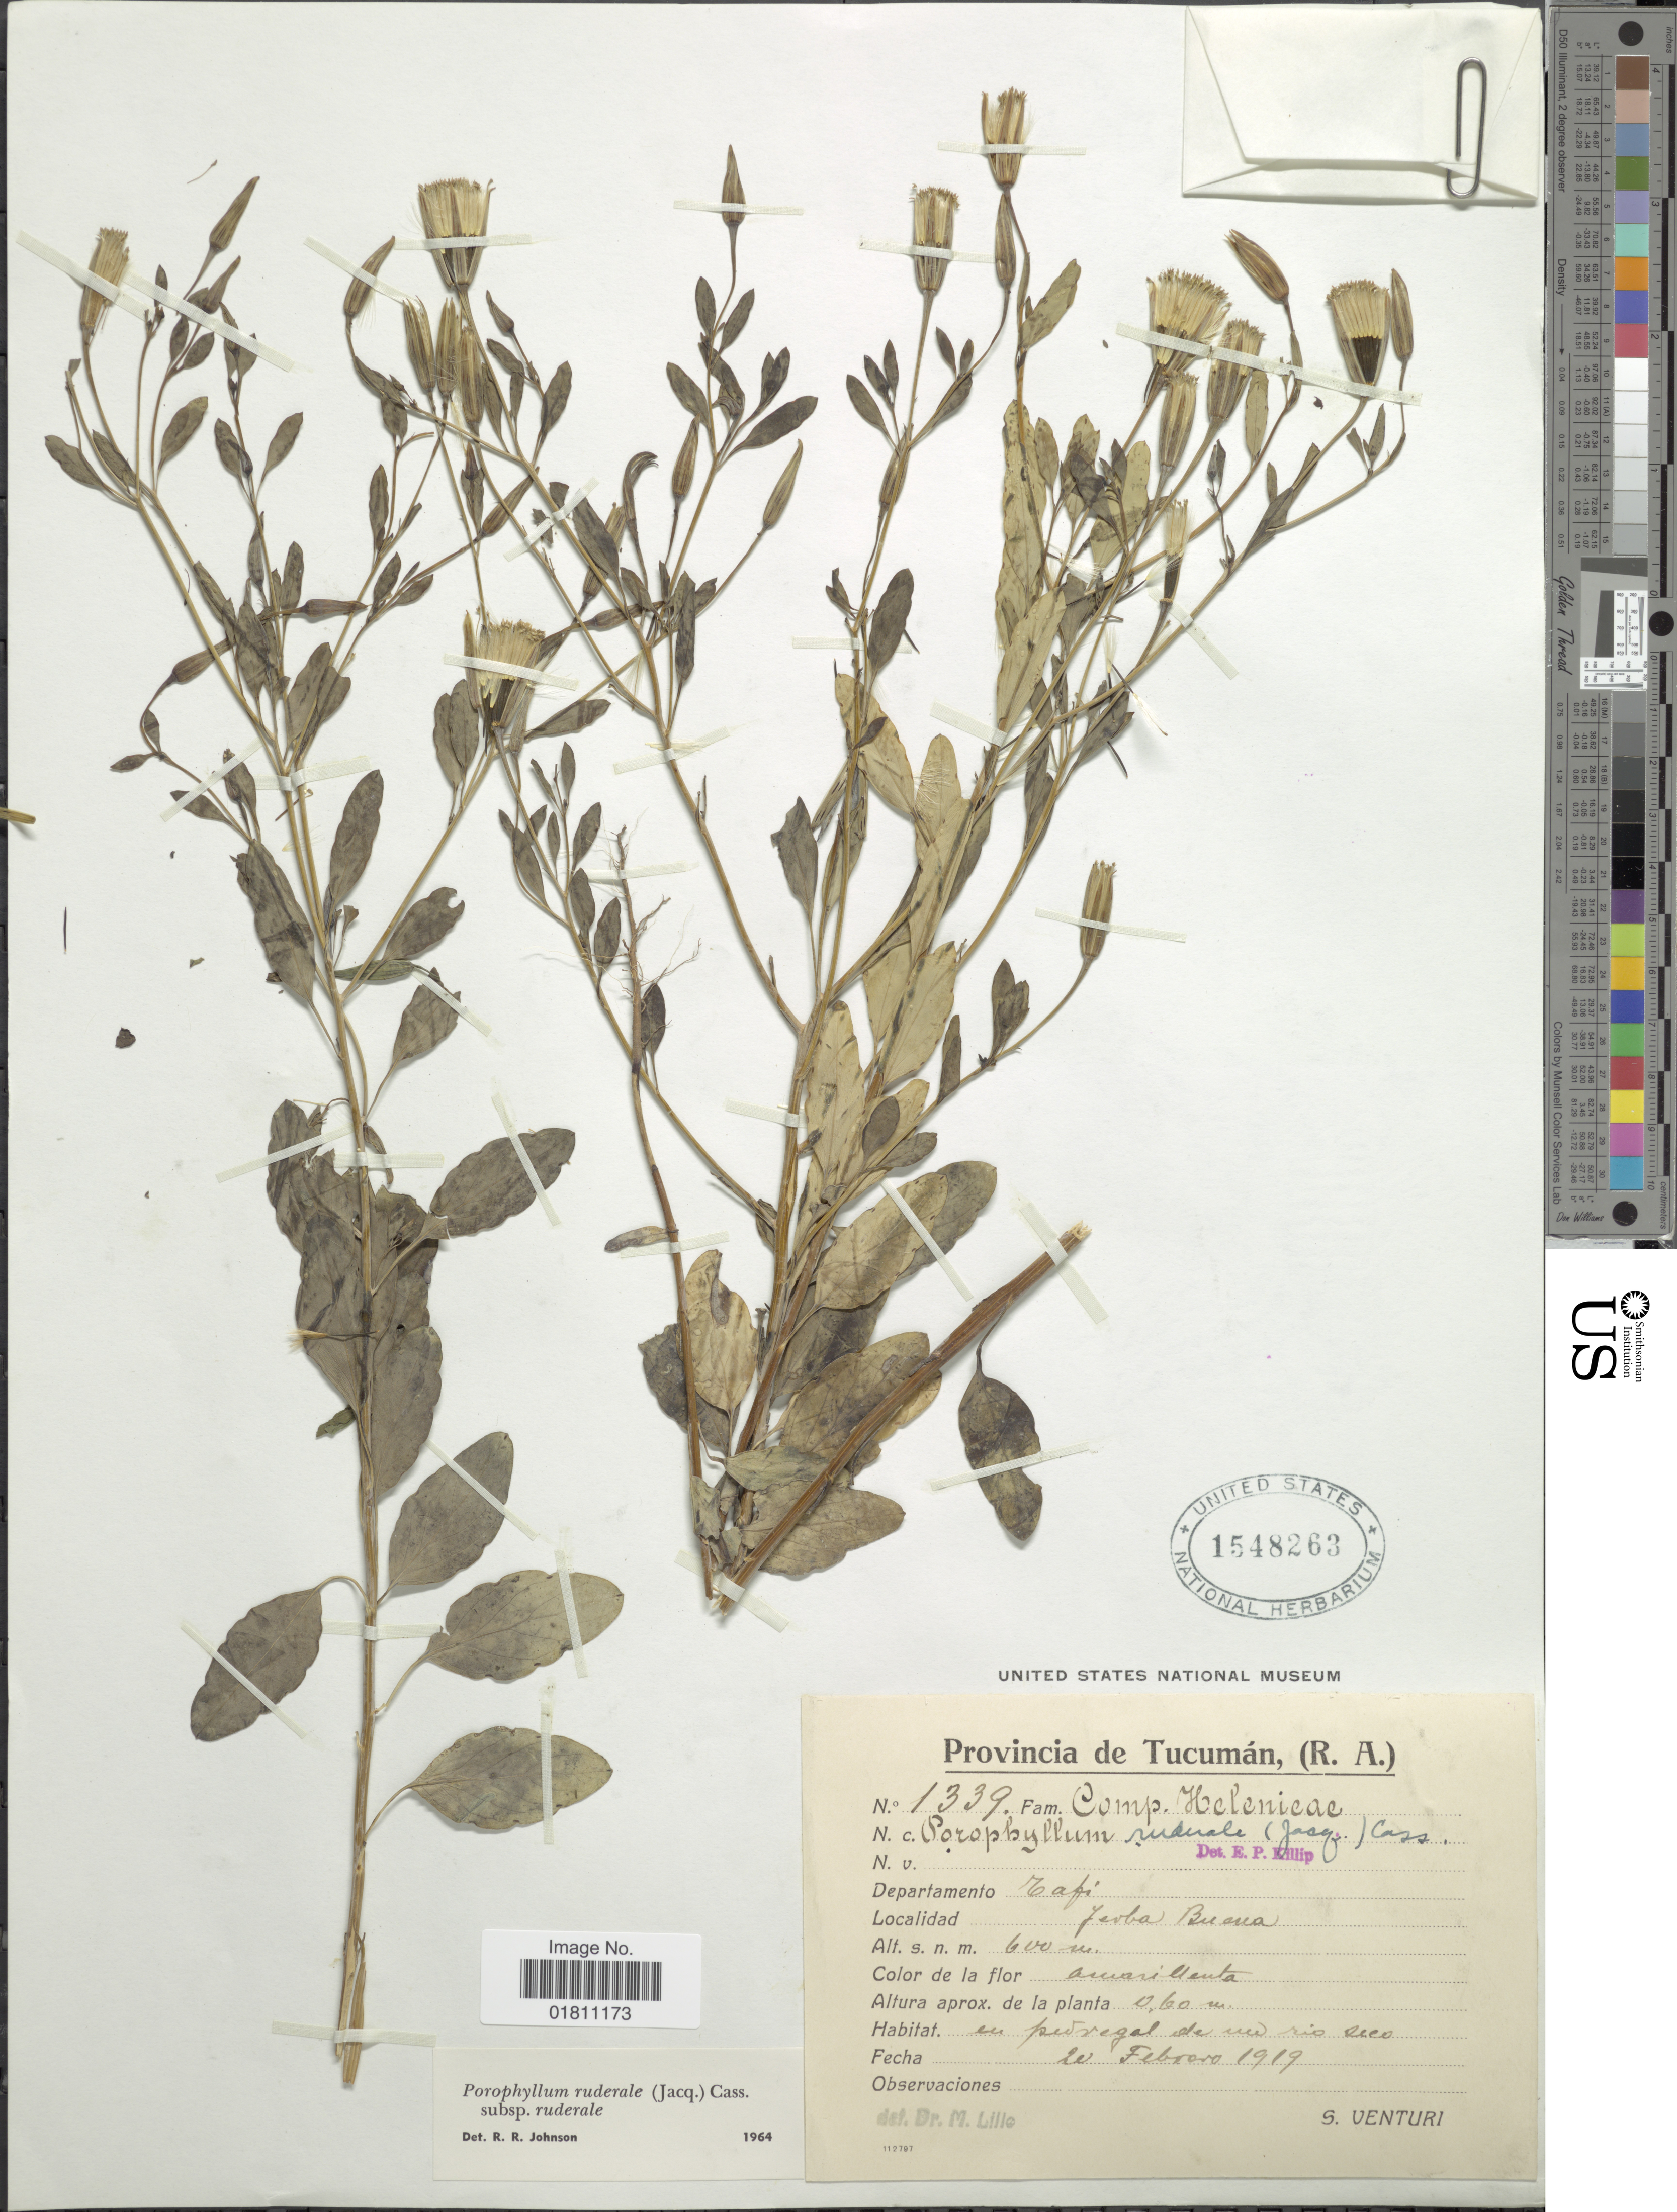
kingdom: Plantae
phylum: Tracheophyta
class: Magnoliopsida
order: Asterales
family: Asteraceae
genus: Porophyllum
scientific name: Porophyllum ruderale subsp. ruderale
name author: (Jacq.) Cass.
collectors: S. Venturi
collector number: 1339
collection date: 1919-02-20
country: Argentina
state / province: Tucuman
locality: Departamento Tafi. Jerba Buena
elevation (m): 600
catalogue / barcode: US 1548263